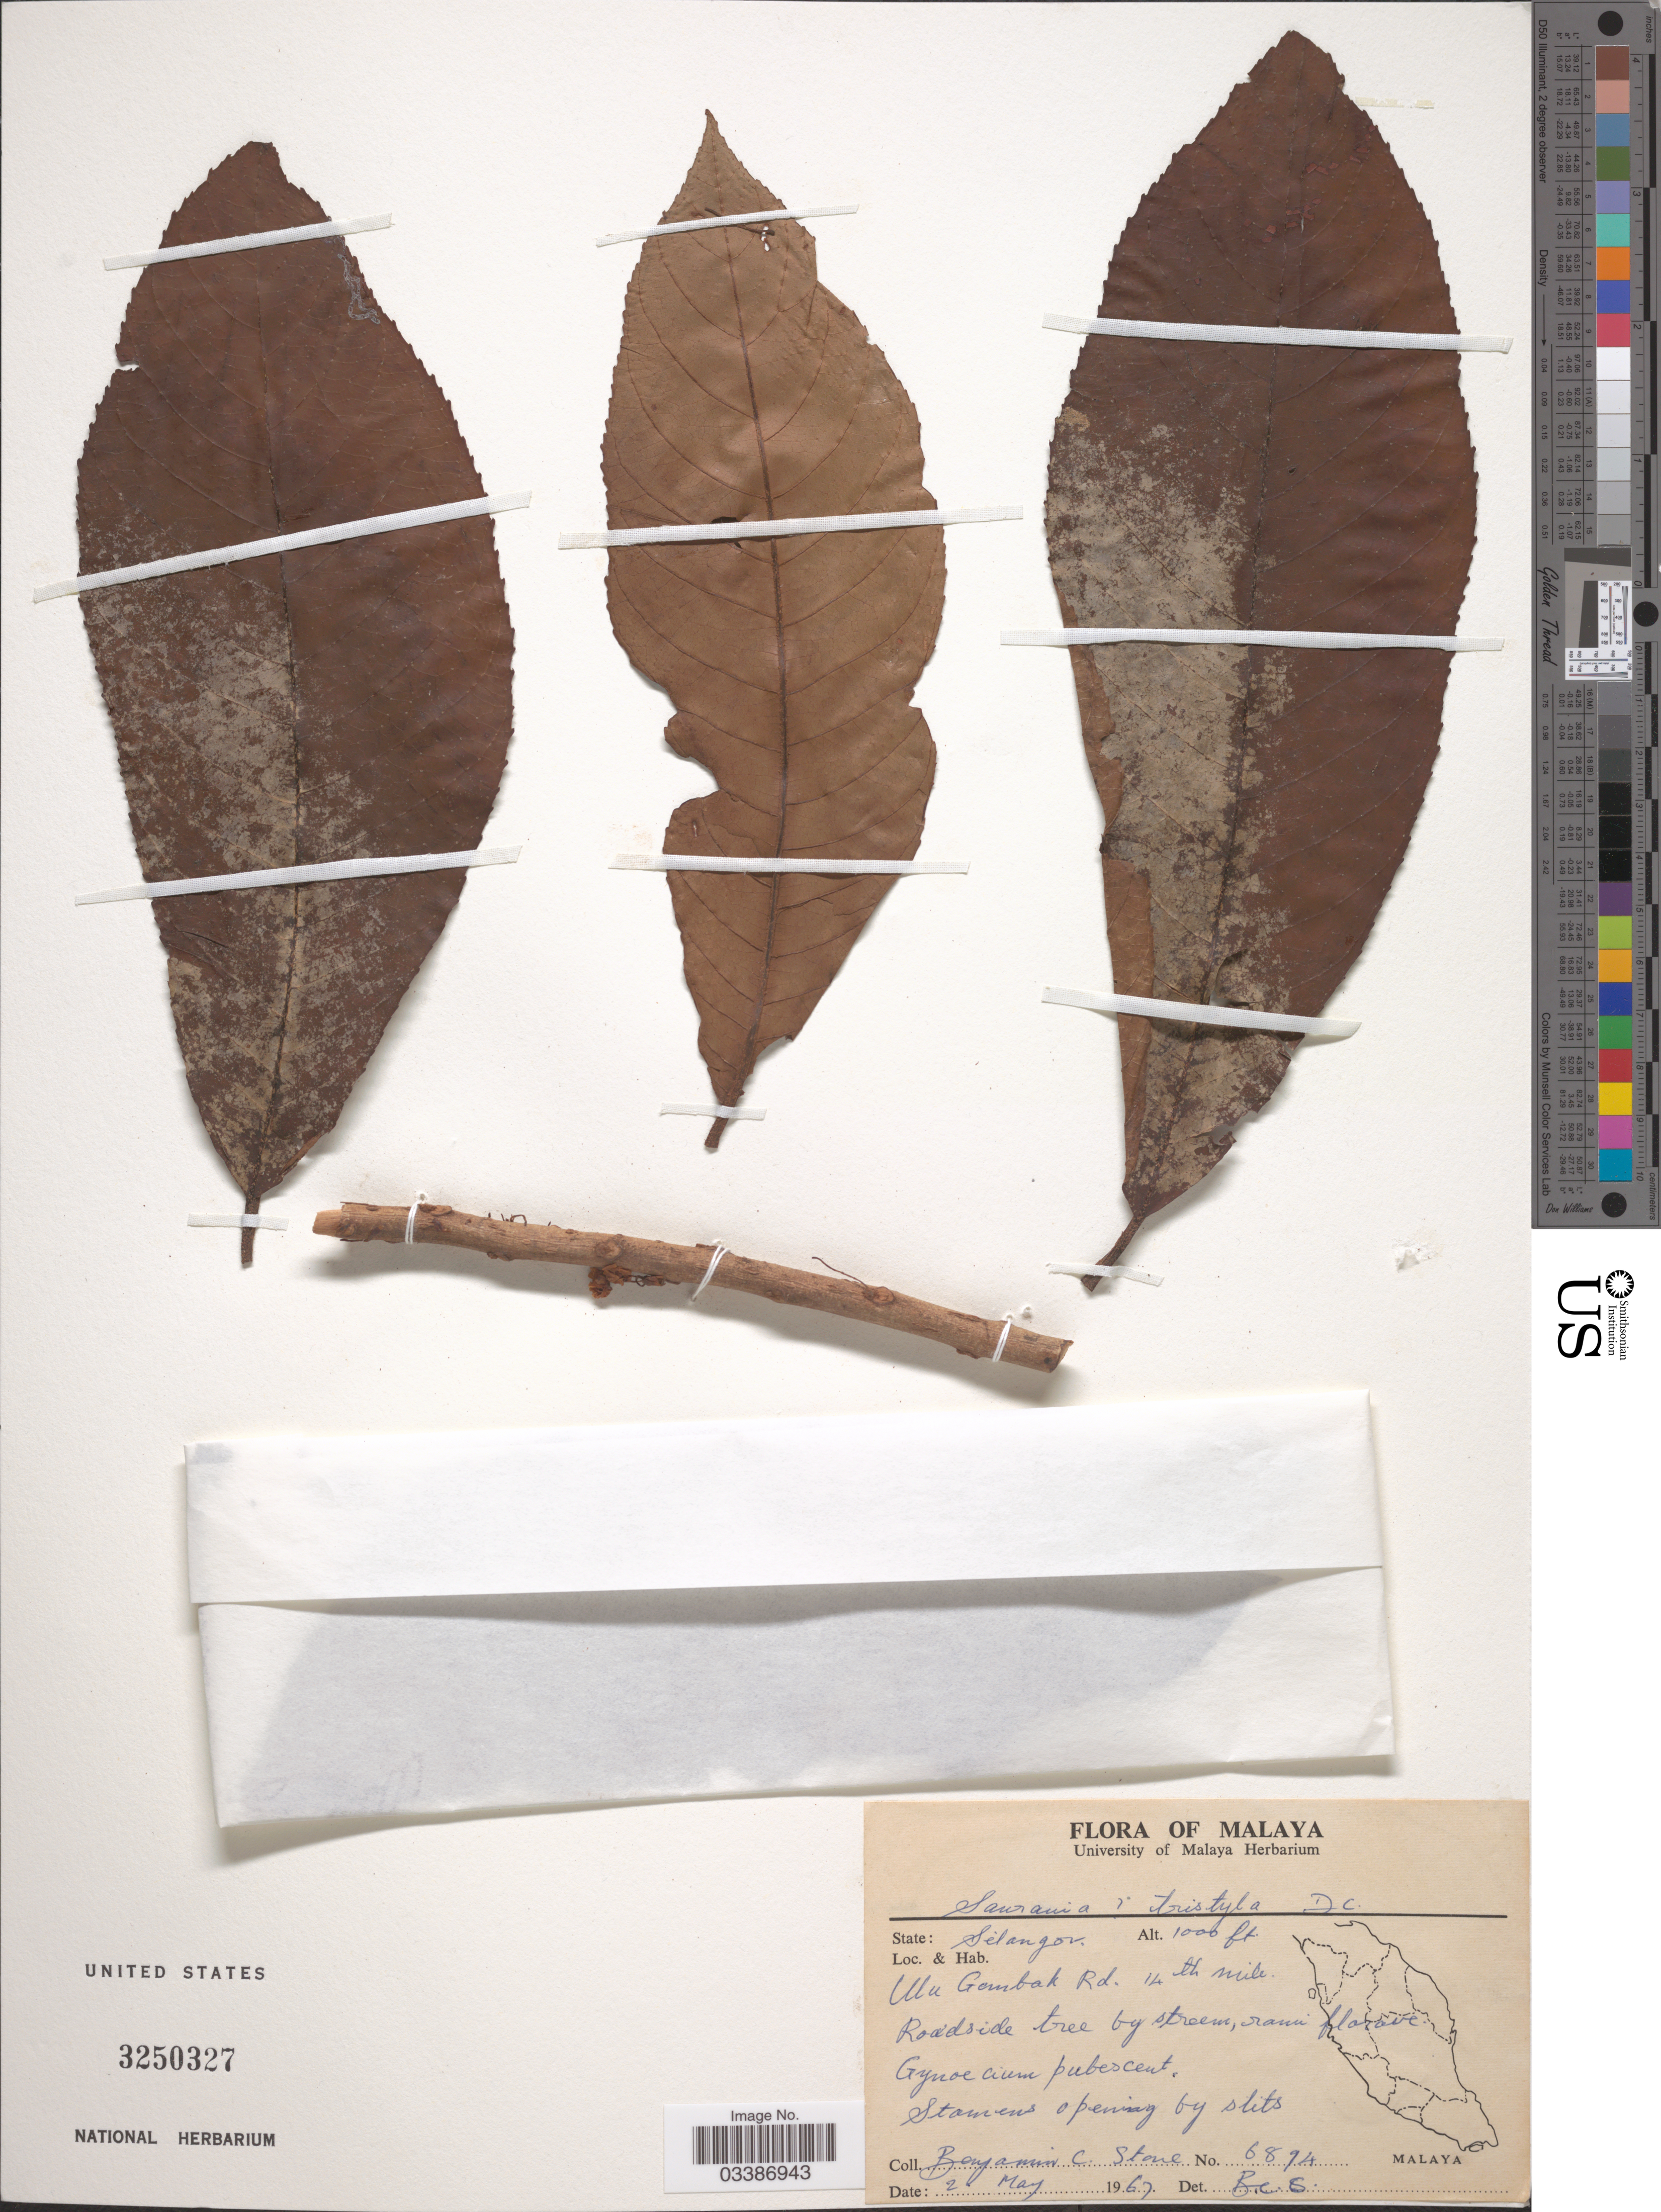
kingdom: Plantae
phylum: Tracheophyta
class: Magnoliopsida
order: Ericales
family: Actinidiaceae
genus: Saurauia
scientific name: Saurauia tristyla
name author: DC.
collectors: B. C. Stone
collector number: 6894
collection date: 1967-05-02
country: Malaysia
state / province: Selangor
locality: Malaya. Ulu Gombak Rd. 14th mile.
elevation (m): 305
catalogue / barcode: US 3250327